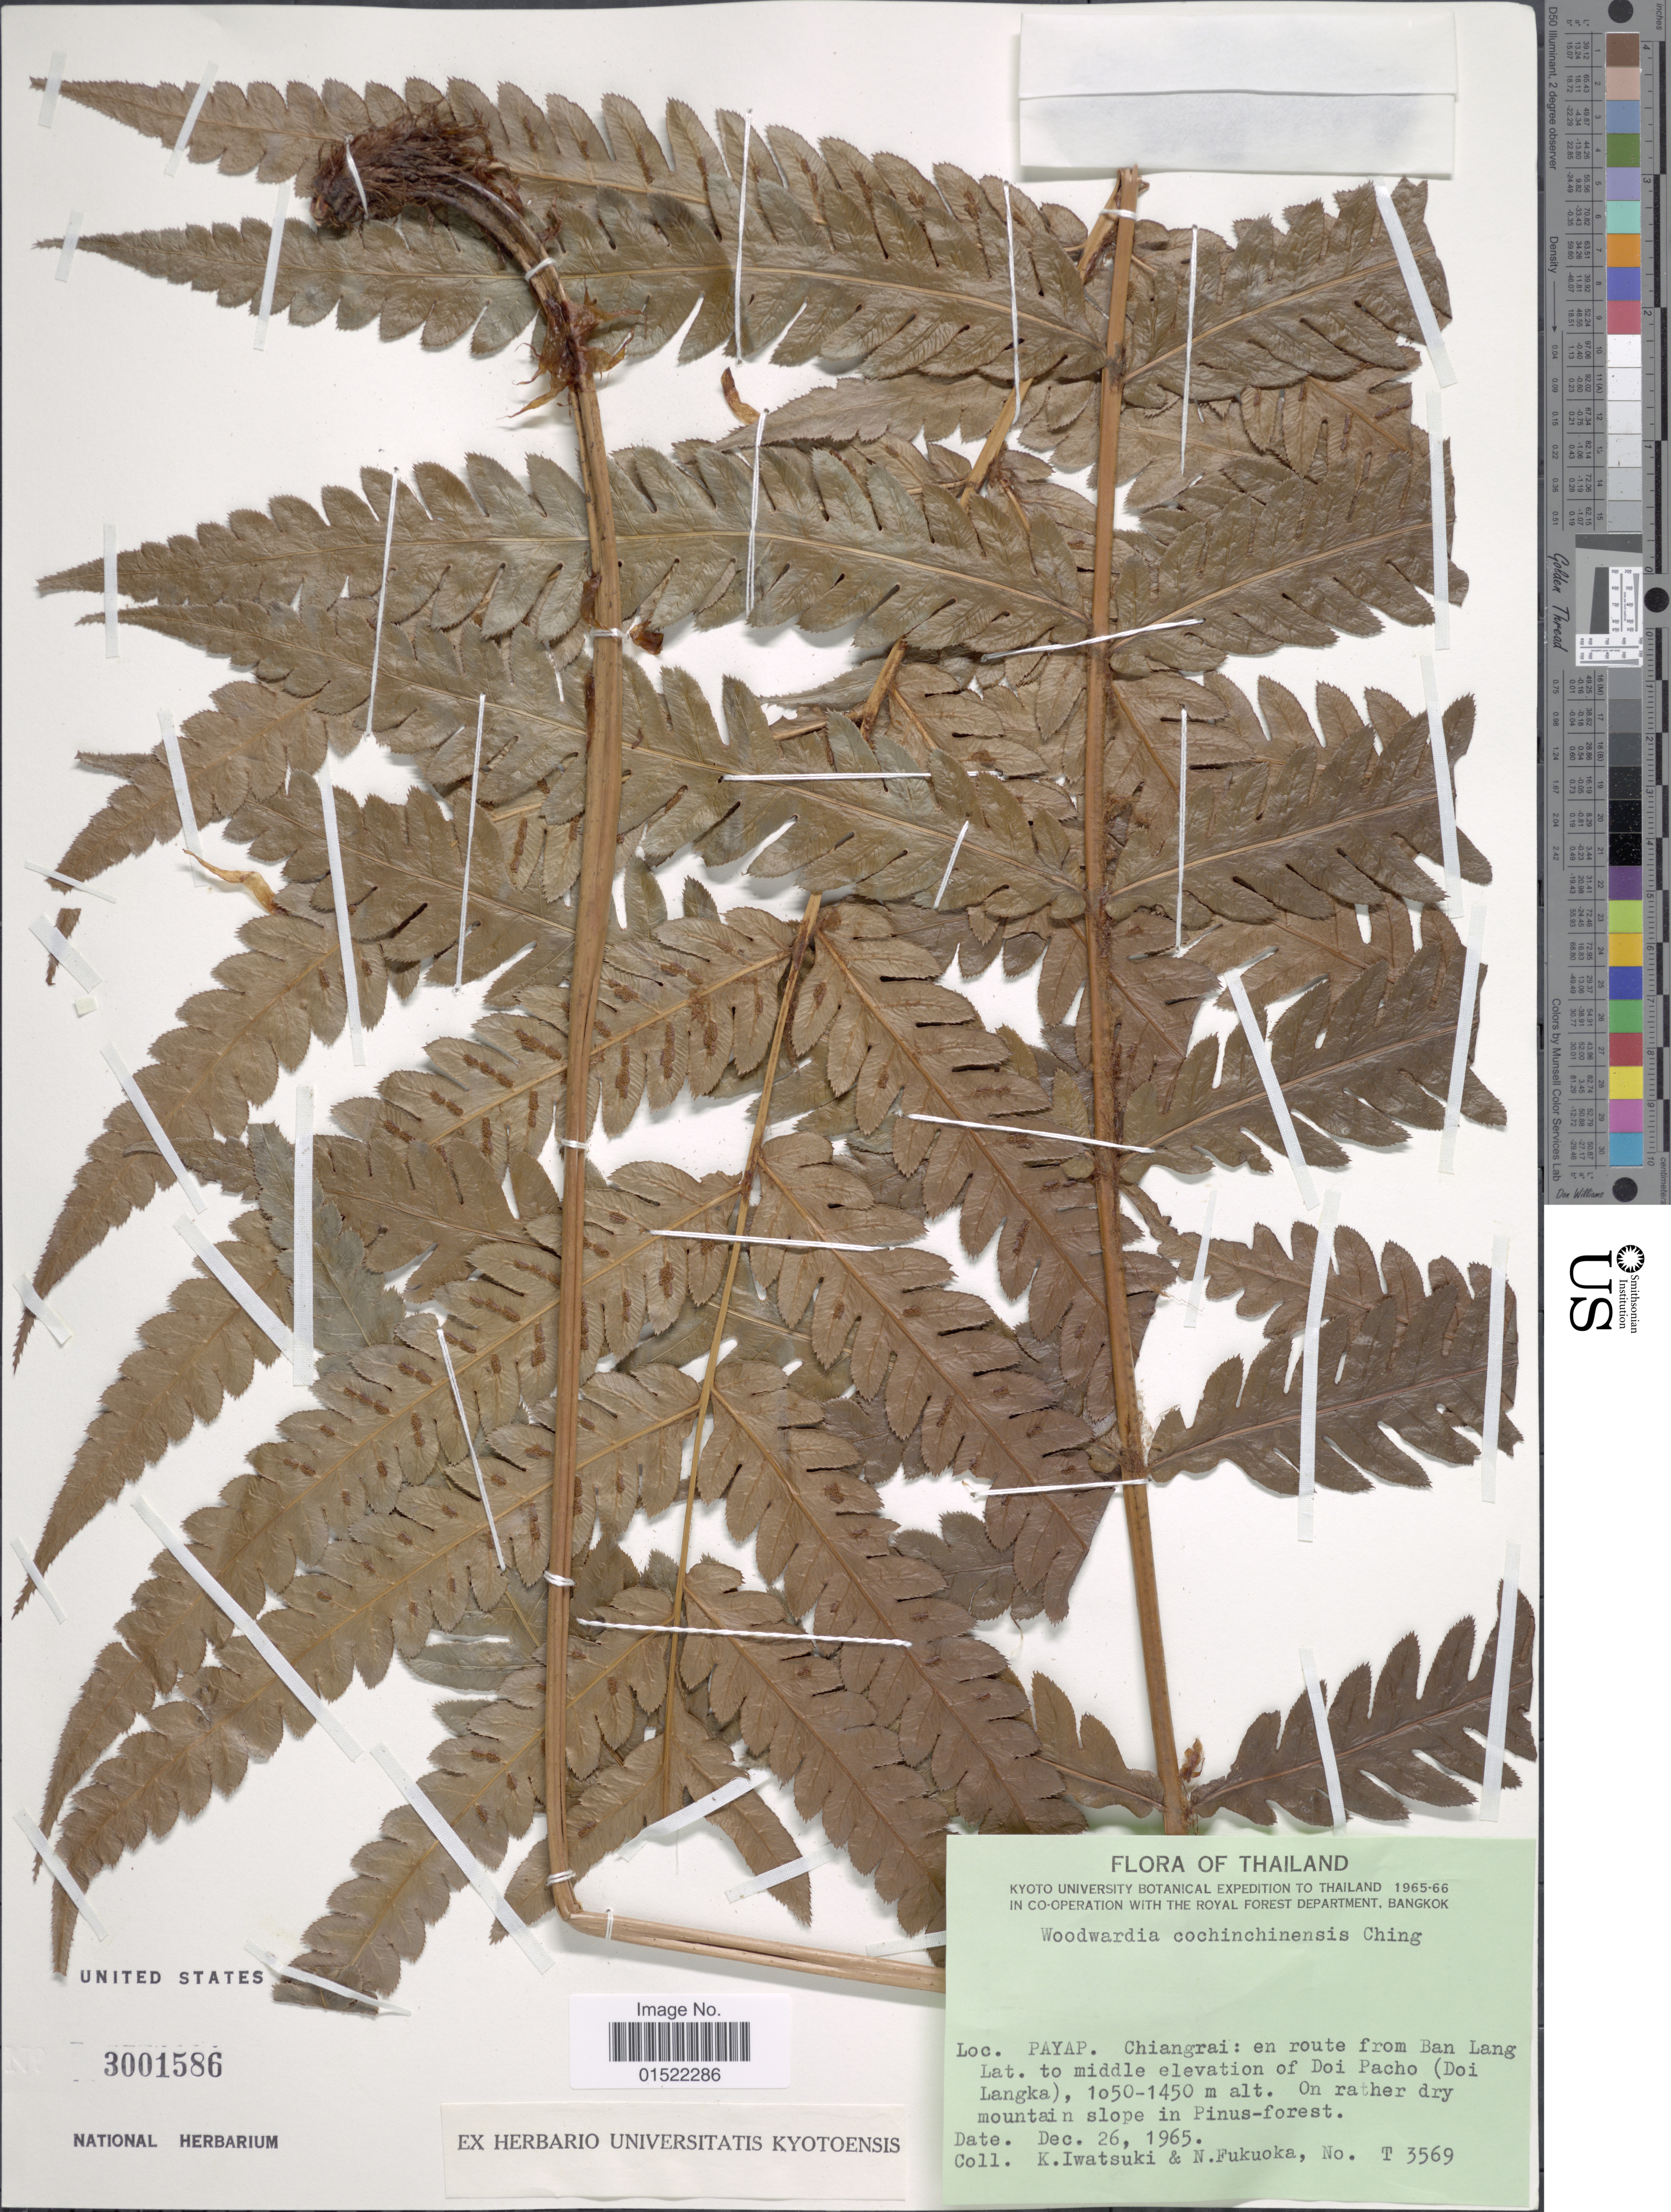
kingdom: Plantae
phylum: Tracheophyta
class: Polypodiopsida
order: Polypodiales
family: Blechnaceae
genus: Woodwardia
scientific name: Woodwardia japonica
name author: (L. f.) Sm.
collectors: K. Iwatsuki & N. Fukuoka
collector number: T3569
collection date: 1965-12-26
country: Thailand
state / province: Chiang Rai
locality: Payap, Chiangrai: en route from Ban Lang Lat. to middle elevation of Doi Pacho (Doi Langka)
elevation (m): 1050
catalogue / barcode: US 3001586